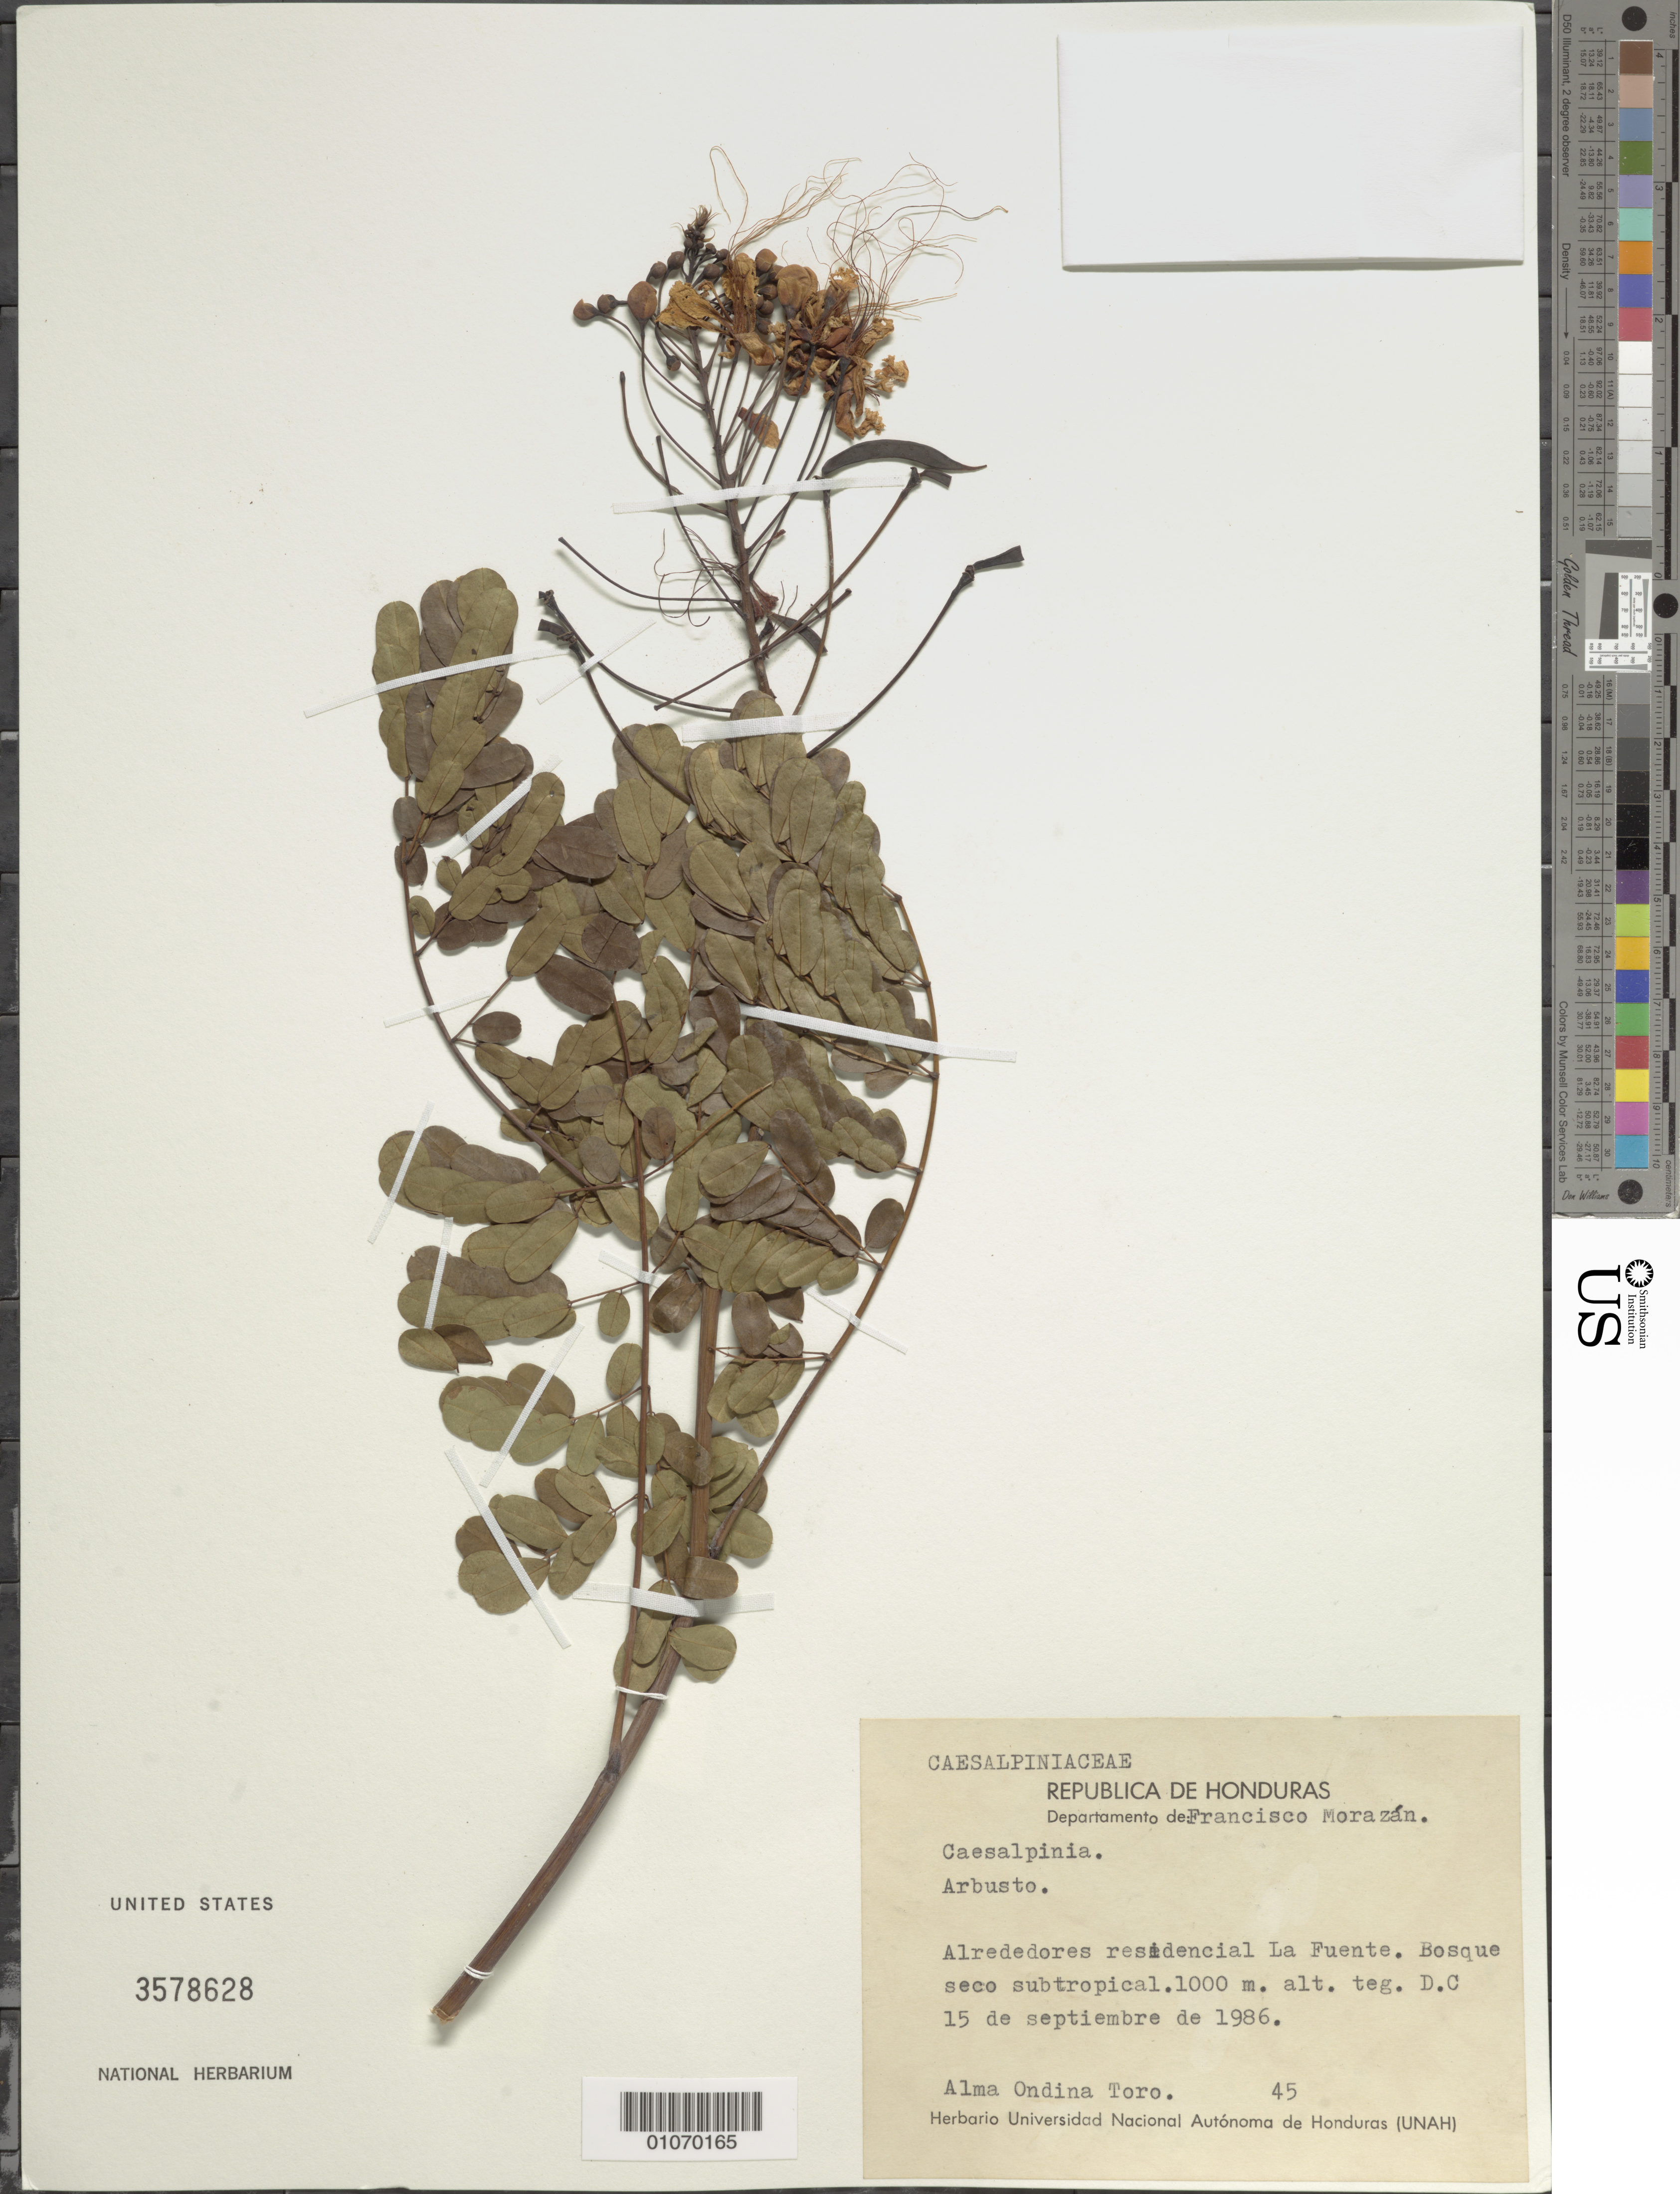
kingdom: Plantae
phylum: Tracheophyta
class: Magnoliopsida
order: Fabales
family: Fabaceae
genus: Caesalpinia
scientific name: Caesalpinia sp.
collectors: A. Toro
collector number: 45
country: Honduras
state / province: Fco. Morazán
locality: Alrededores residencial La Fuente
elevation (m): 1000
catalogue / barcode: US 3578628